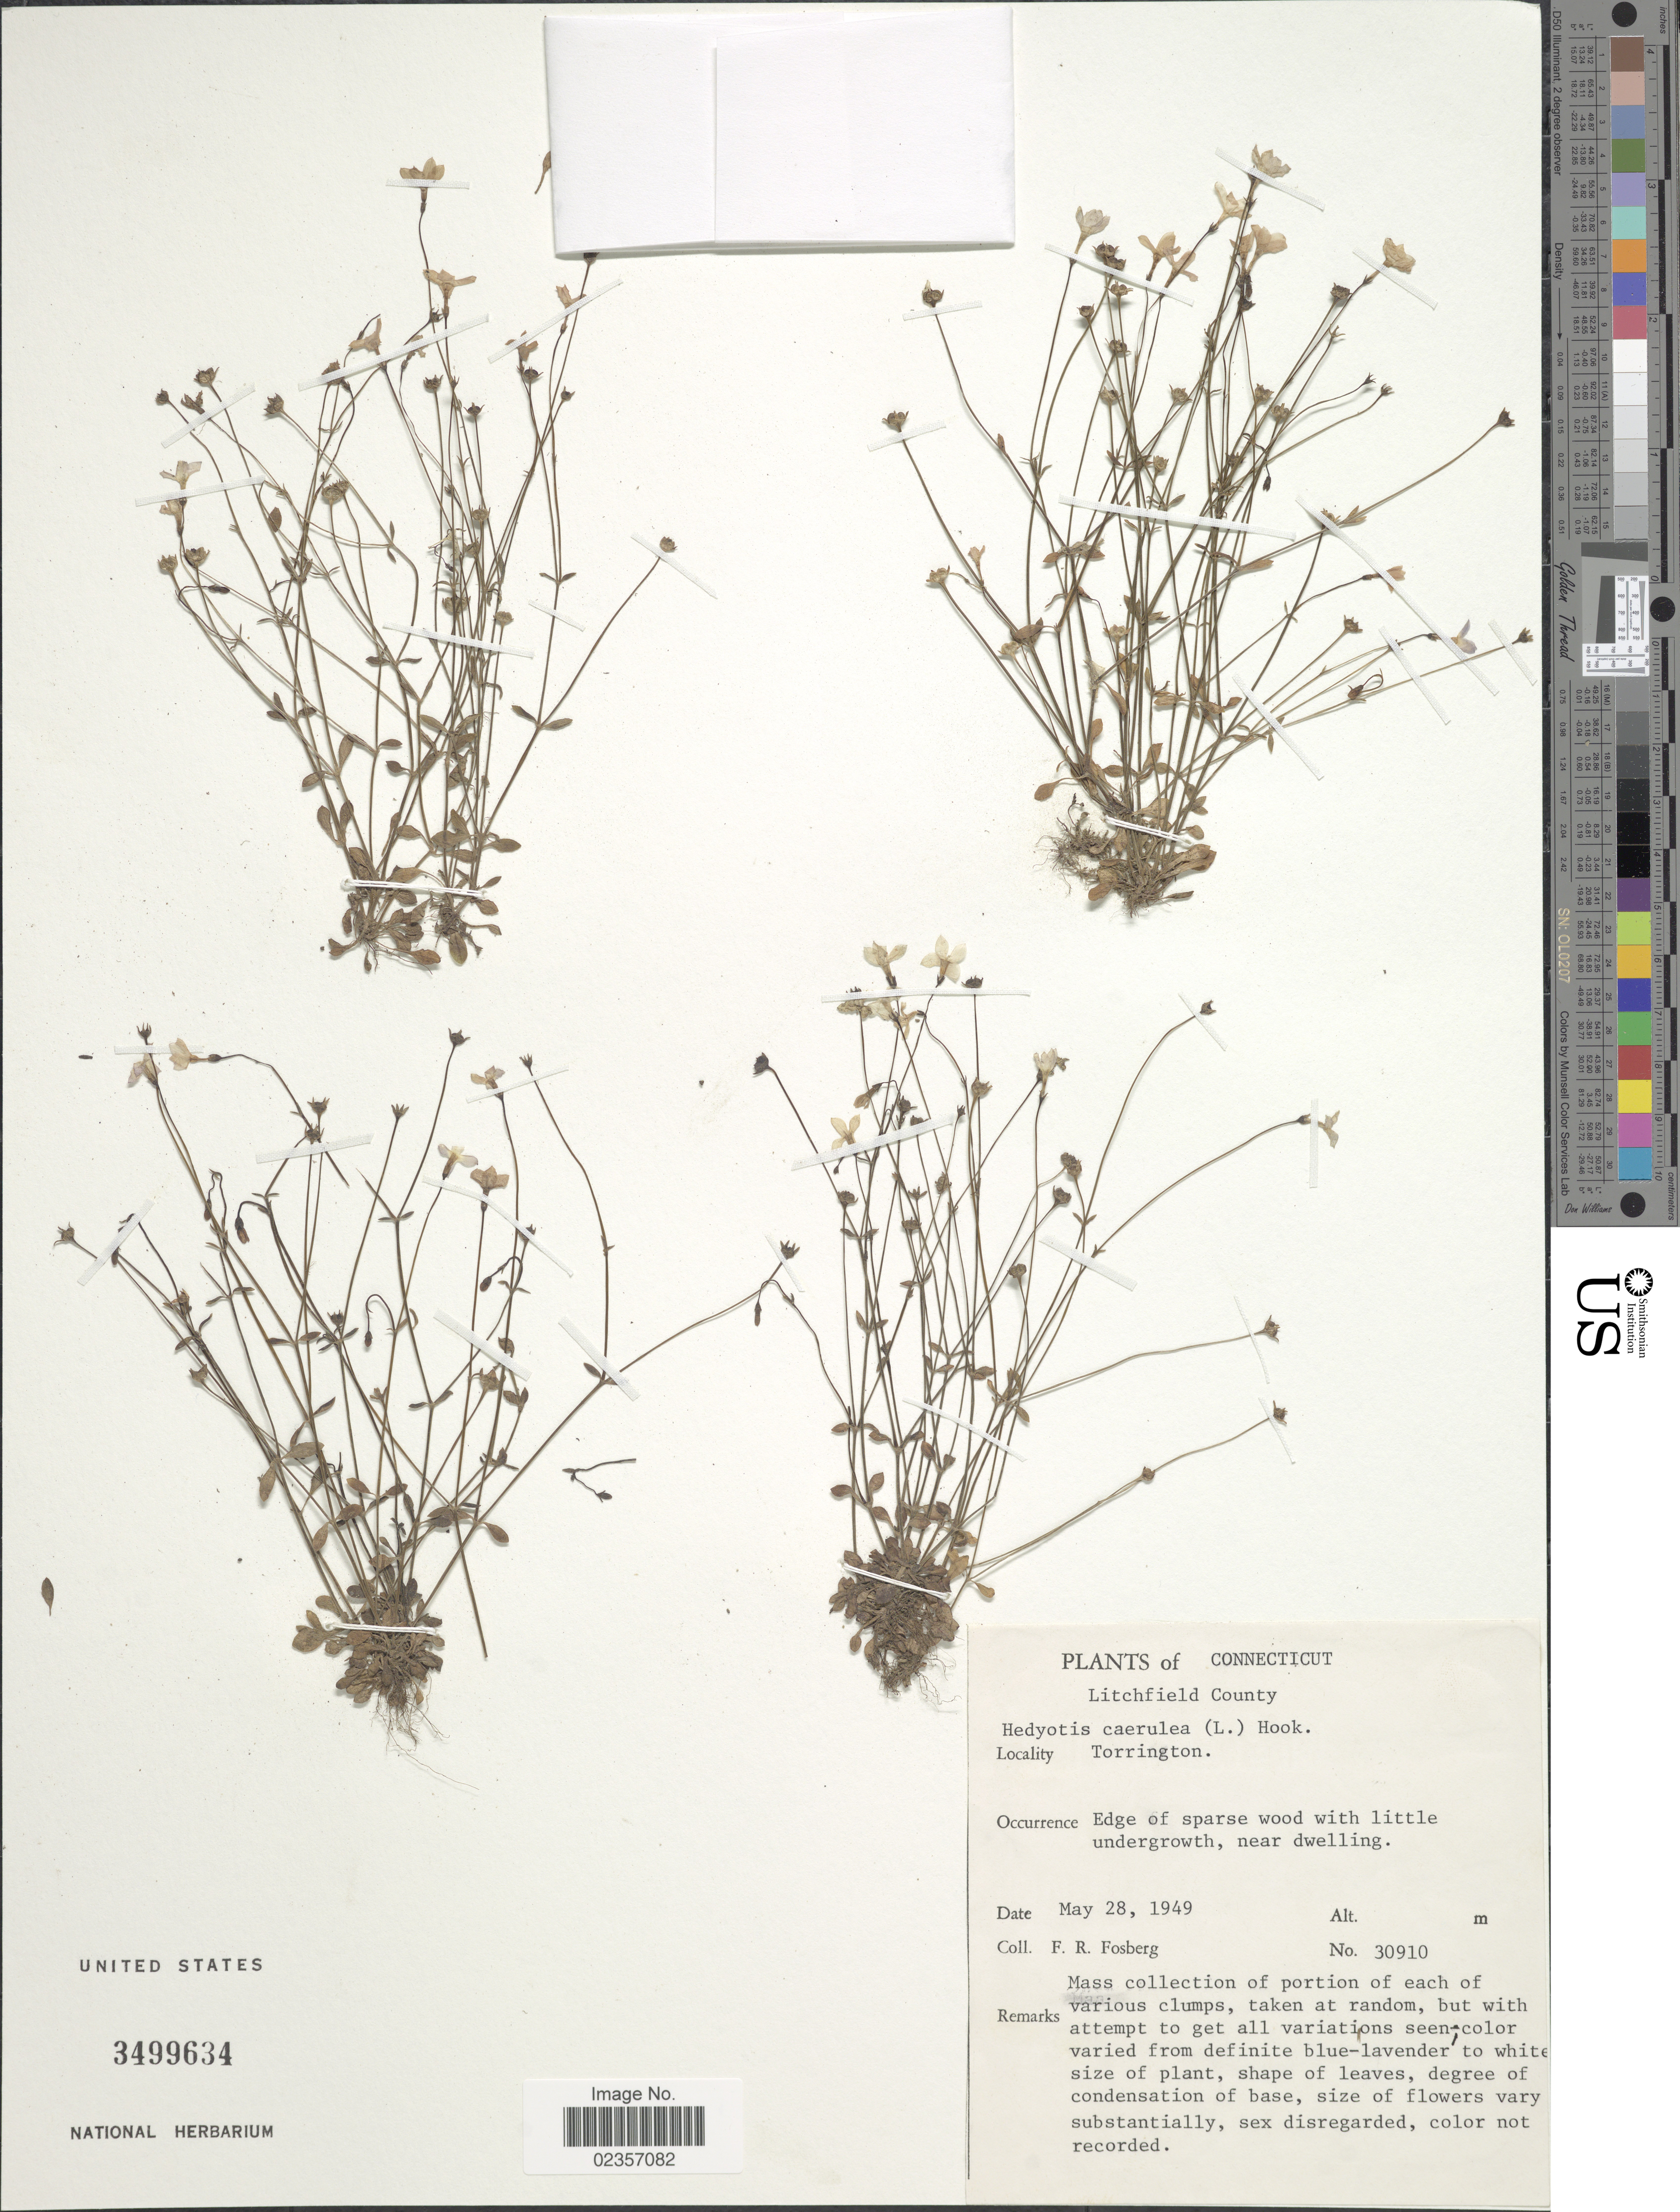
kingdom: Plantae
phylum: Tracheophyta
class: Magnoliopsida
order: Gentianales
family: Rubiaceae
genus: Houstonia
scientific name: Houstonia caerulea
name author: L.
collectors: F. R. Fosberg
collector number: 30910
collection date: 1949-05-28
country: United States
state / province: Connecticut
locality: Litchfield County, Torrington, Edge of sparse wood with little undergrowth, near dwelling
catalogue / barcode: US 3499634